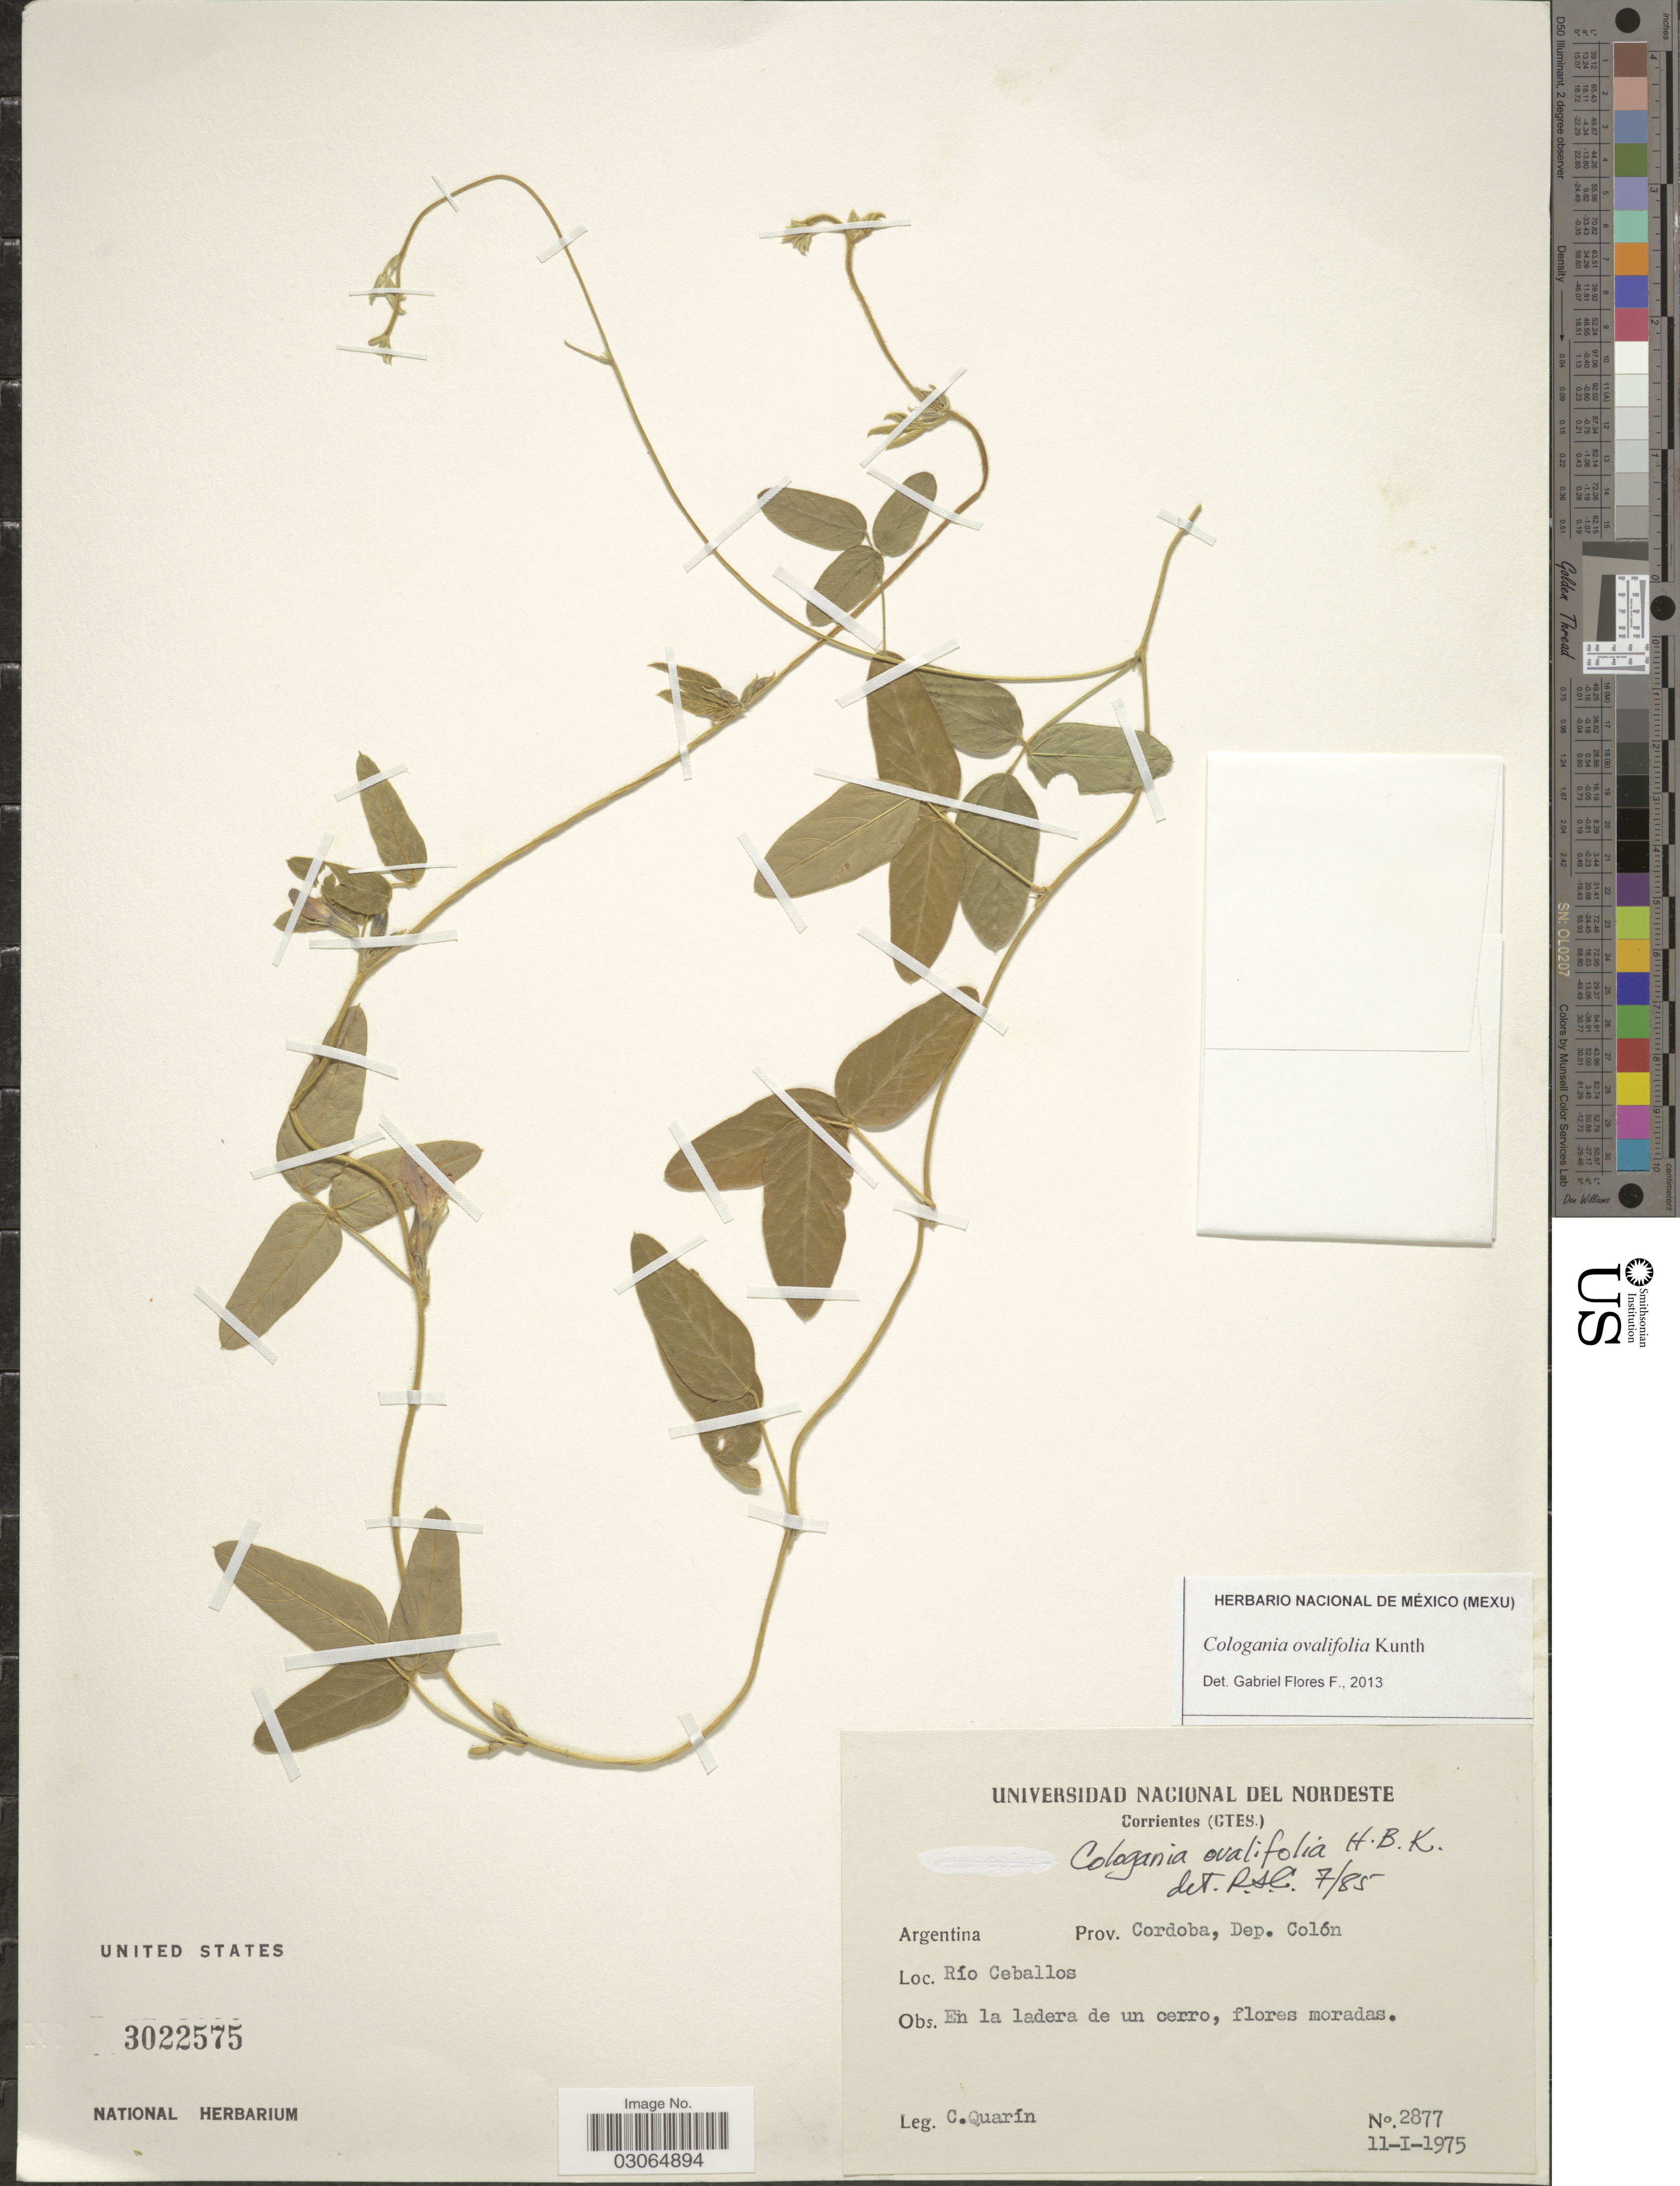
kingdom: Plantae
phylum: Tracheophyta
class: Magnoliopsida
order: Fabales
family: Fabaceae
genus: Cologania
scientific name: Cologania broussonetii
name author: (Balb.) DC.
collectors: C. Quarín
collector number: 2877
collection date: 1975-01-11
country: Argentina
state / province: Cordoba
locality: Prov. Cordoba, Dep. Colón. Río Ceballos.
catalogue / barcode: US 3022575